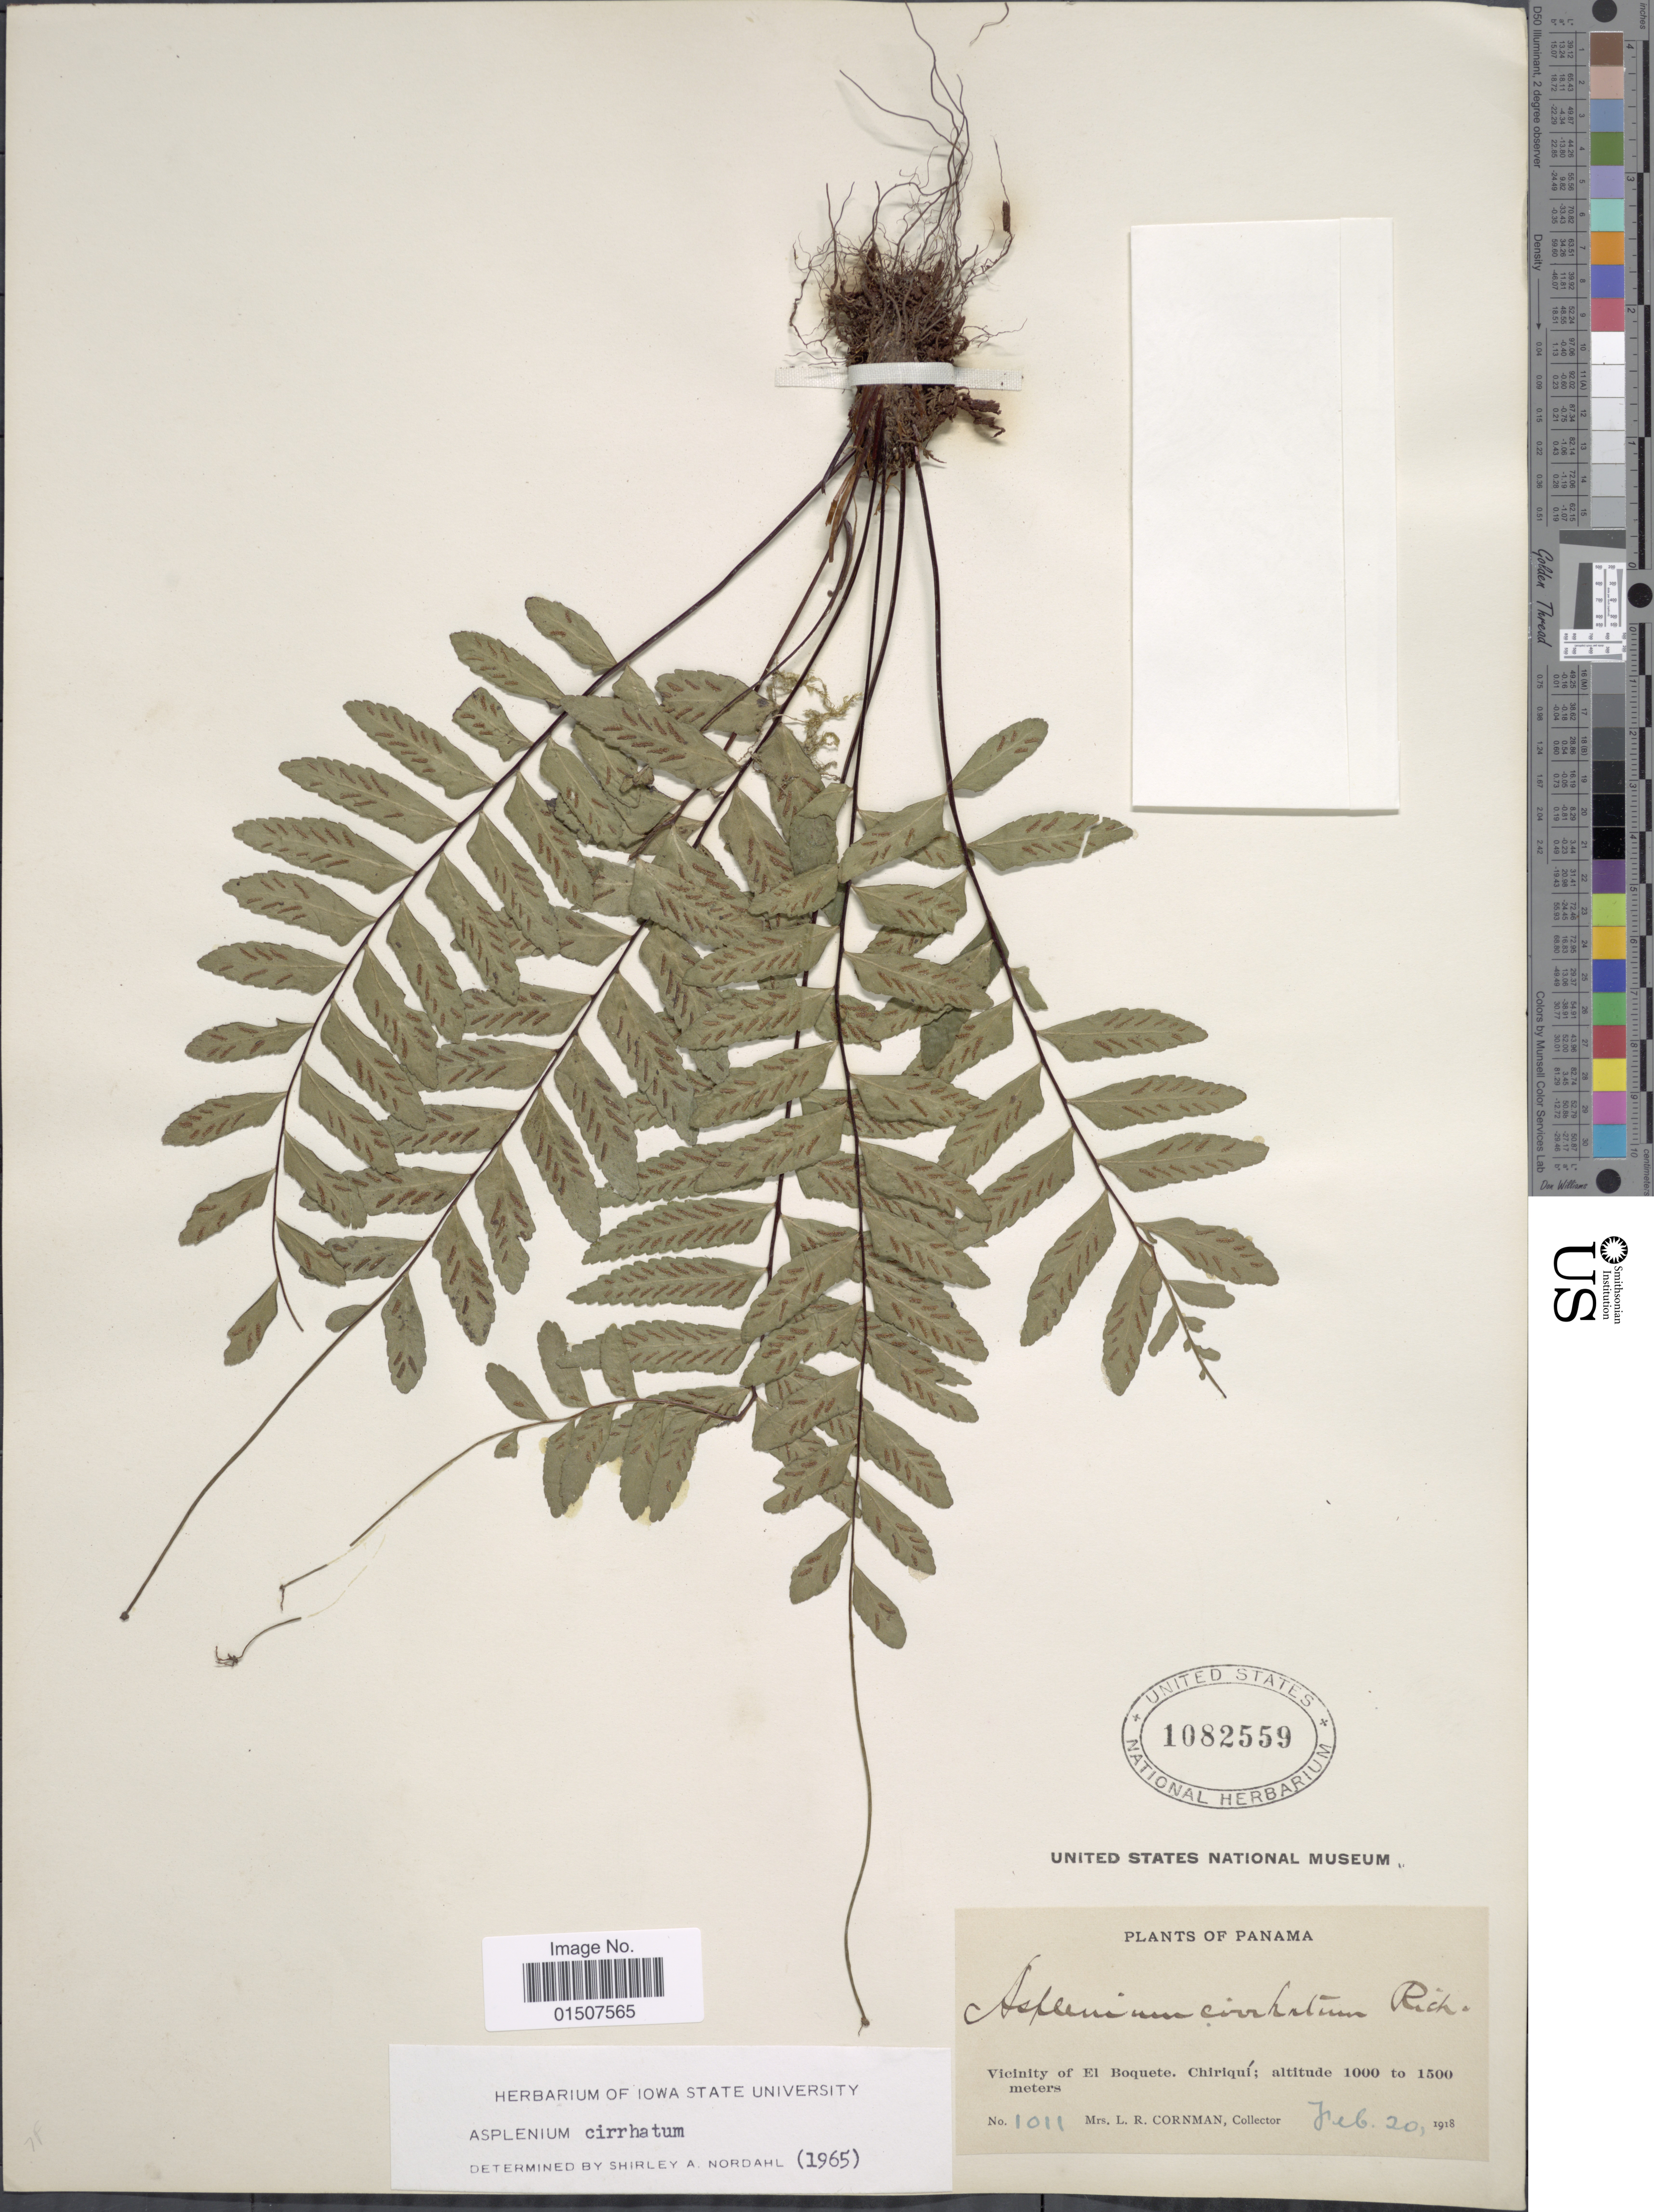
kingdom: Plantae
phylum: Tracheophyta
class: Polypodiopsida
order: Polypodiales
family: Aspleniaceae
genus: Asplenium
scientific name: Asplenium radicans var. cirrhatum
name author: (Rich. ex Willd.) Rosenst.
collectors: L. Cornman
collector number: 1011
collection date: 1918-02-20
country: Panama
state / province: Chiriqui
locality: Vicinity of El Boquete. Chiriqui.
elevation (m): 1000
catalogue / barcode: US 1082559